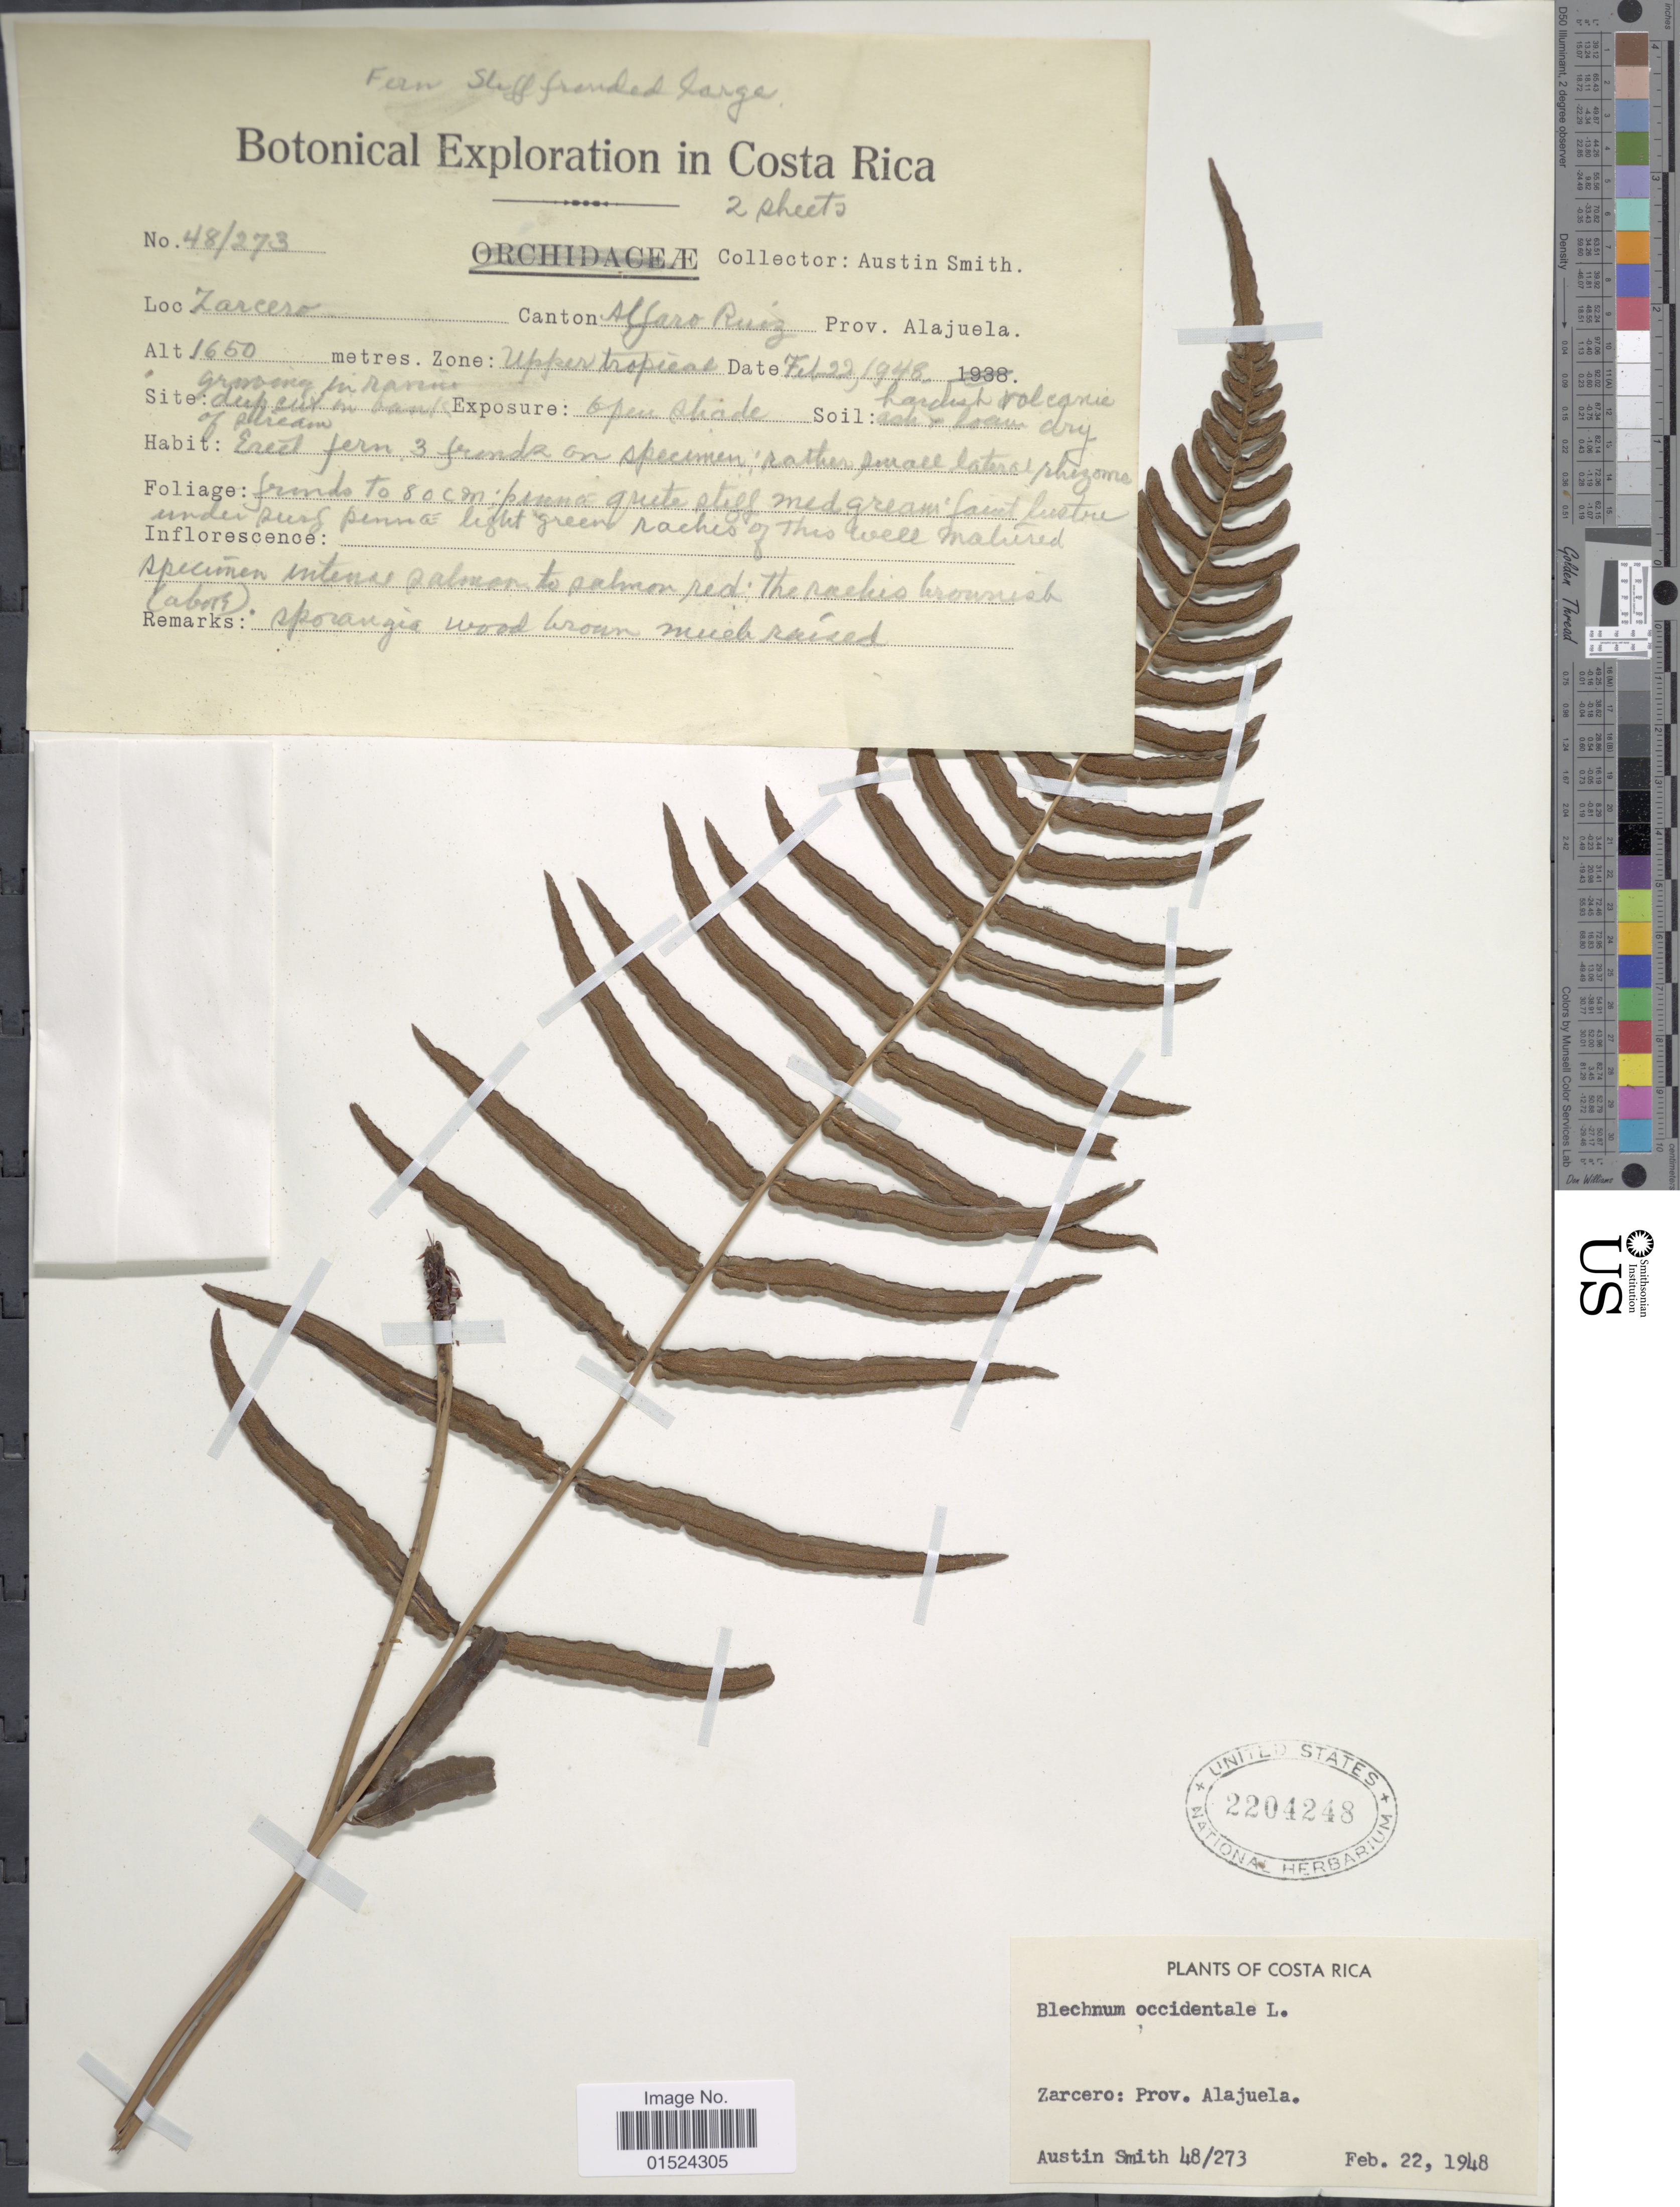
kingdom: Plantae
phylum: Tracheophyta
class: Polypodiopsida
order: Polypodiales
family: Blechnaceae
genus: Blechnum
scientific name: Blechnum occidentale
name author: L.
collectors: Aust P. Smith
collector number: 48/273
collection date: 1948-02-22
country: Costa Rica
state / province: Alajuela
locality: Zarcero, Canton Alfaro Ruiz, Zone: Upper tropical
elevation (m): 1650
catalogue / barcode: US 2204248